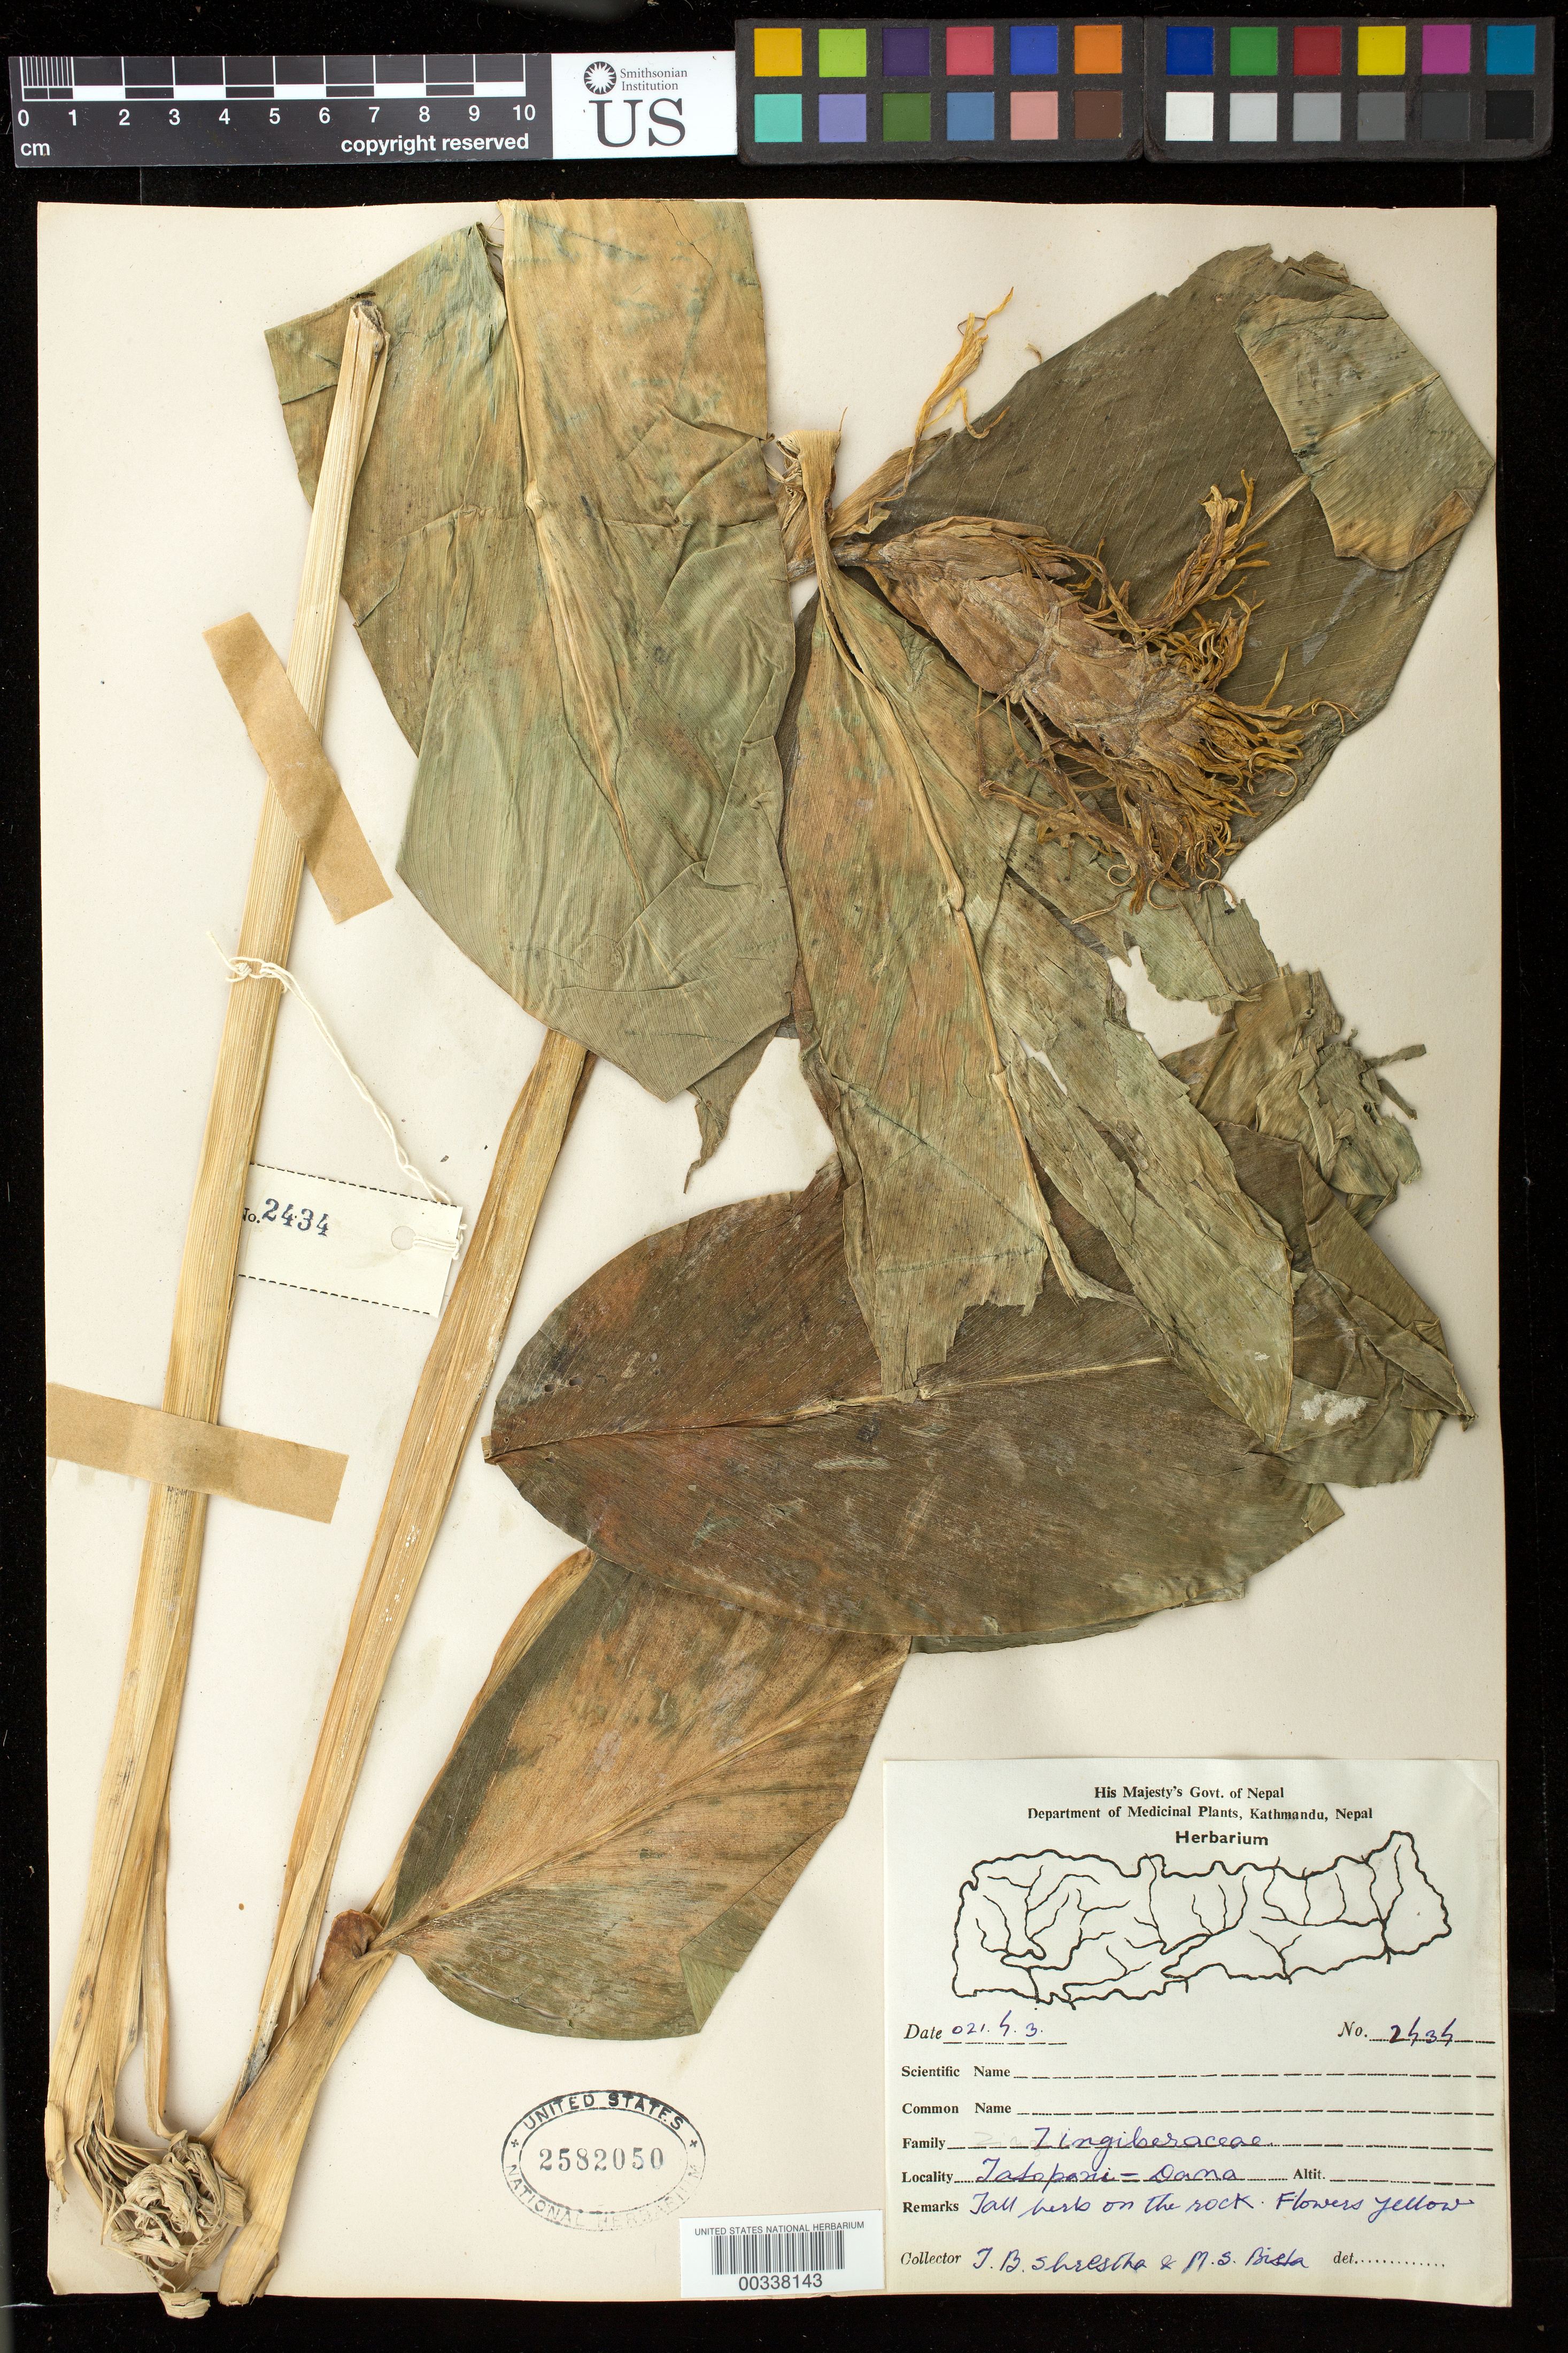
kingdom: Plantae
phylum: Tracheophyta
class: Liliopsida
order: Zingiberales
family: Zingiberaceae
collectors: T. B. Shrestha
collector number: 2434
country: Nepal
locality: Tatlpani - dana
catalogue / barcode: US 2582050